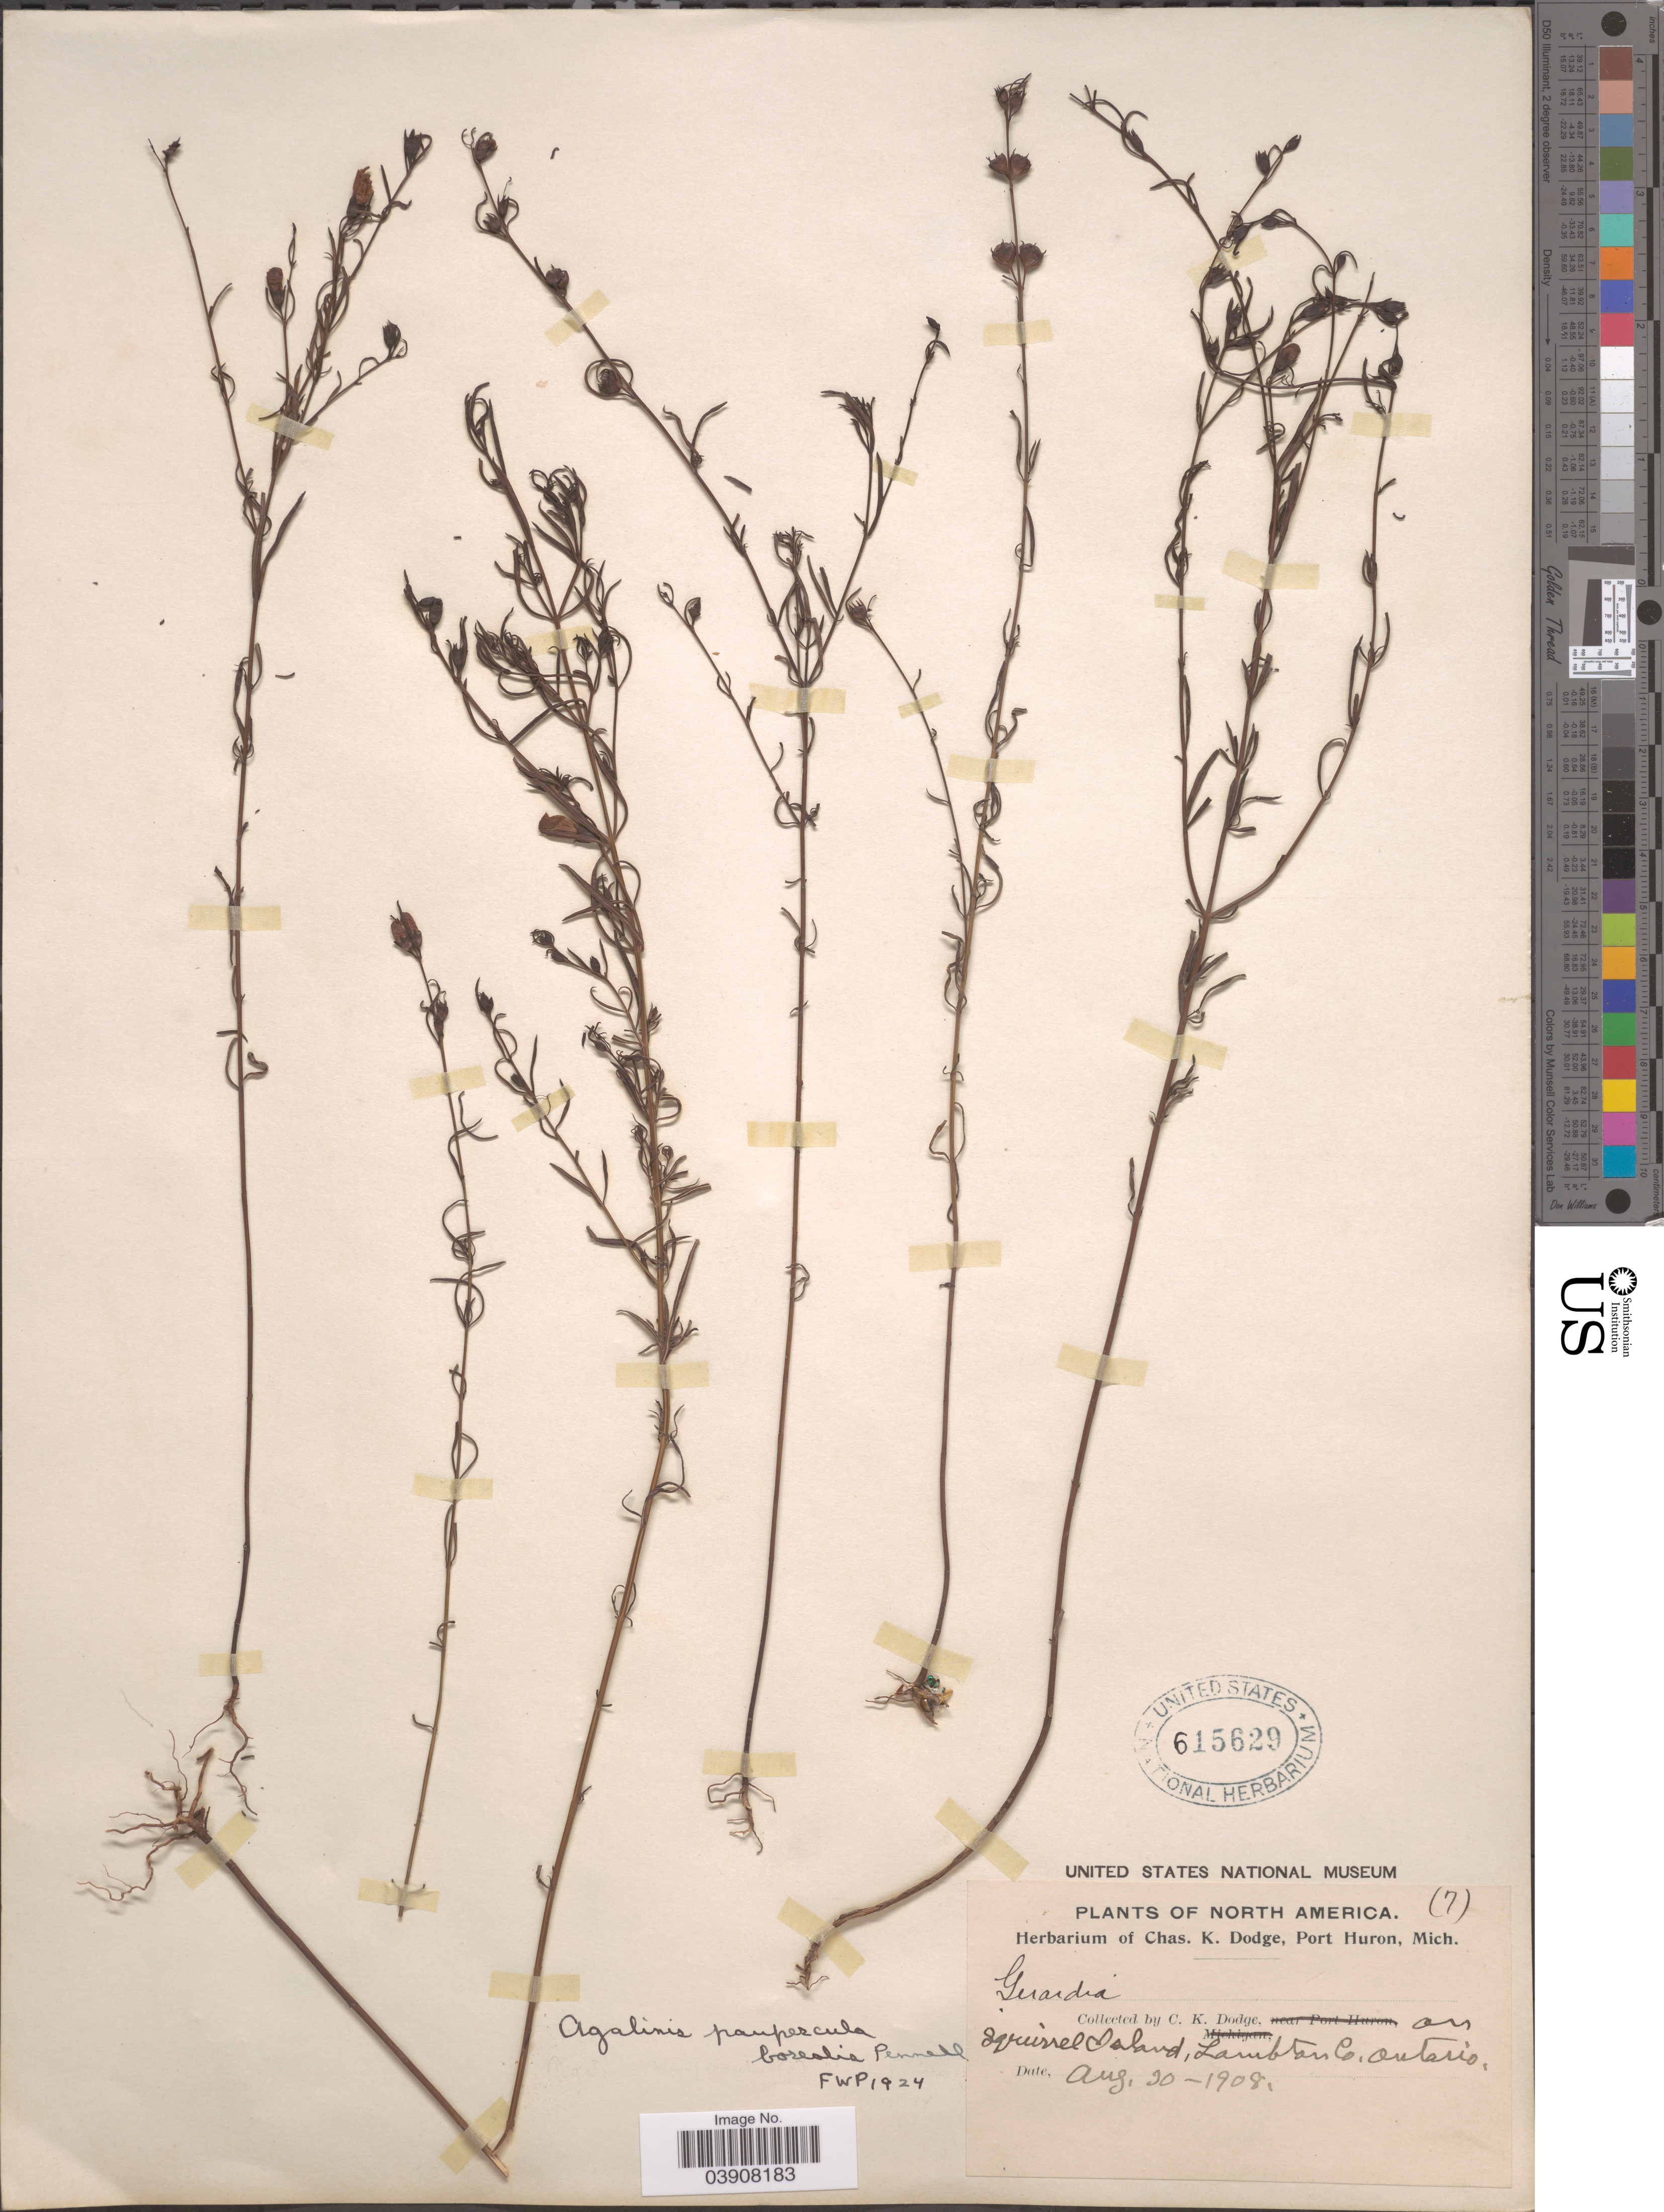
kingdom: Plantae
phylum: Tracheophyta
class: Magnoliopsida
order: Lamiales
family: Orobanchaceae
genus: Agalinis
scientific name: Agalinis paupercula var. borealis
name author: Pennell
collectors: C. K. Dodge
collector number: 7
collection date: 1908-08-30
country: Canada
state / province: Ontario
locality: On Squirrel Island, Lambton Co.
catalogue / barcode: US 615629